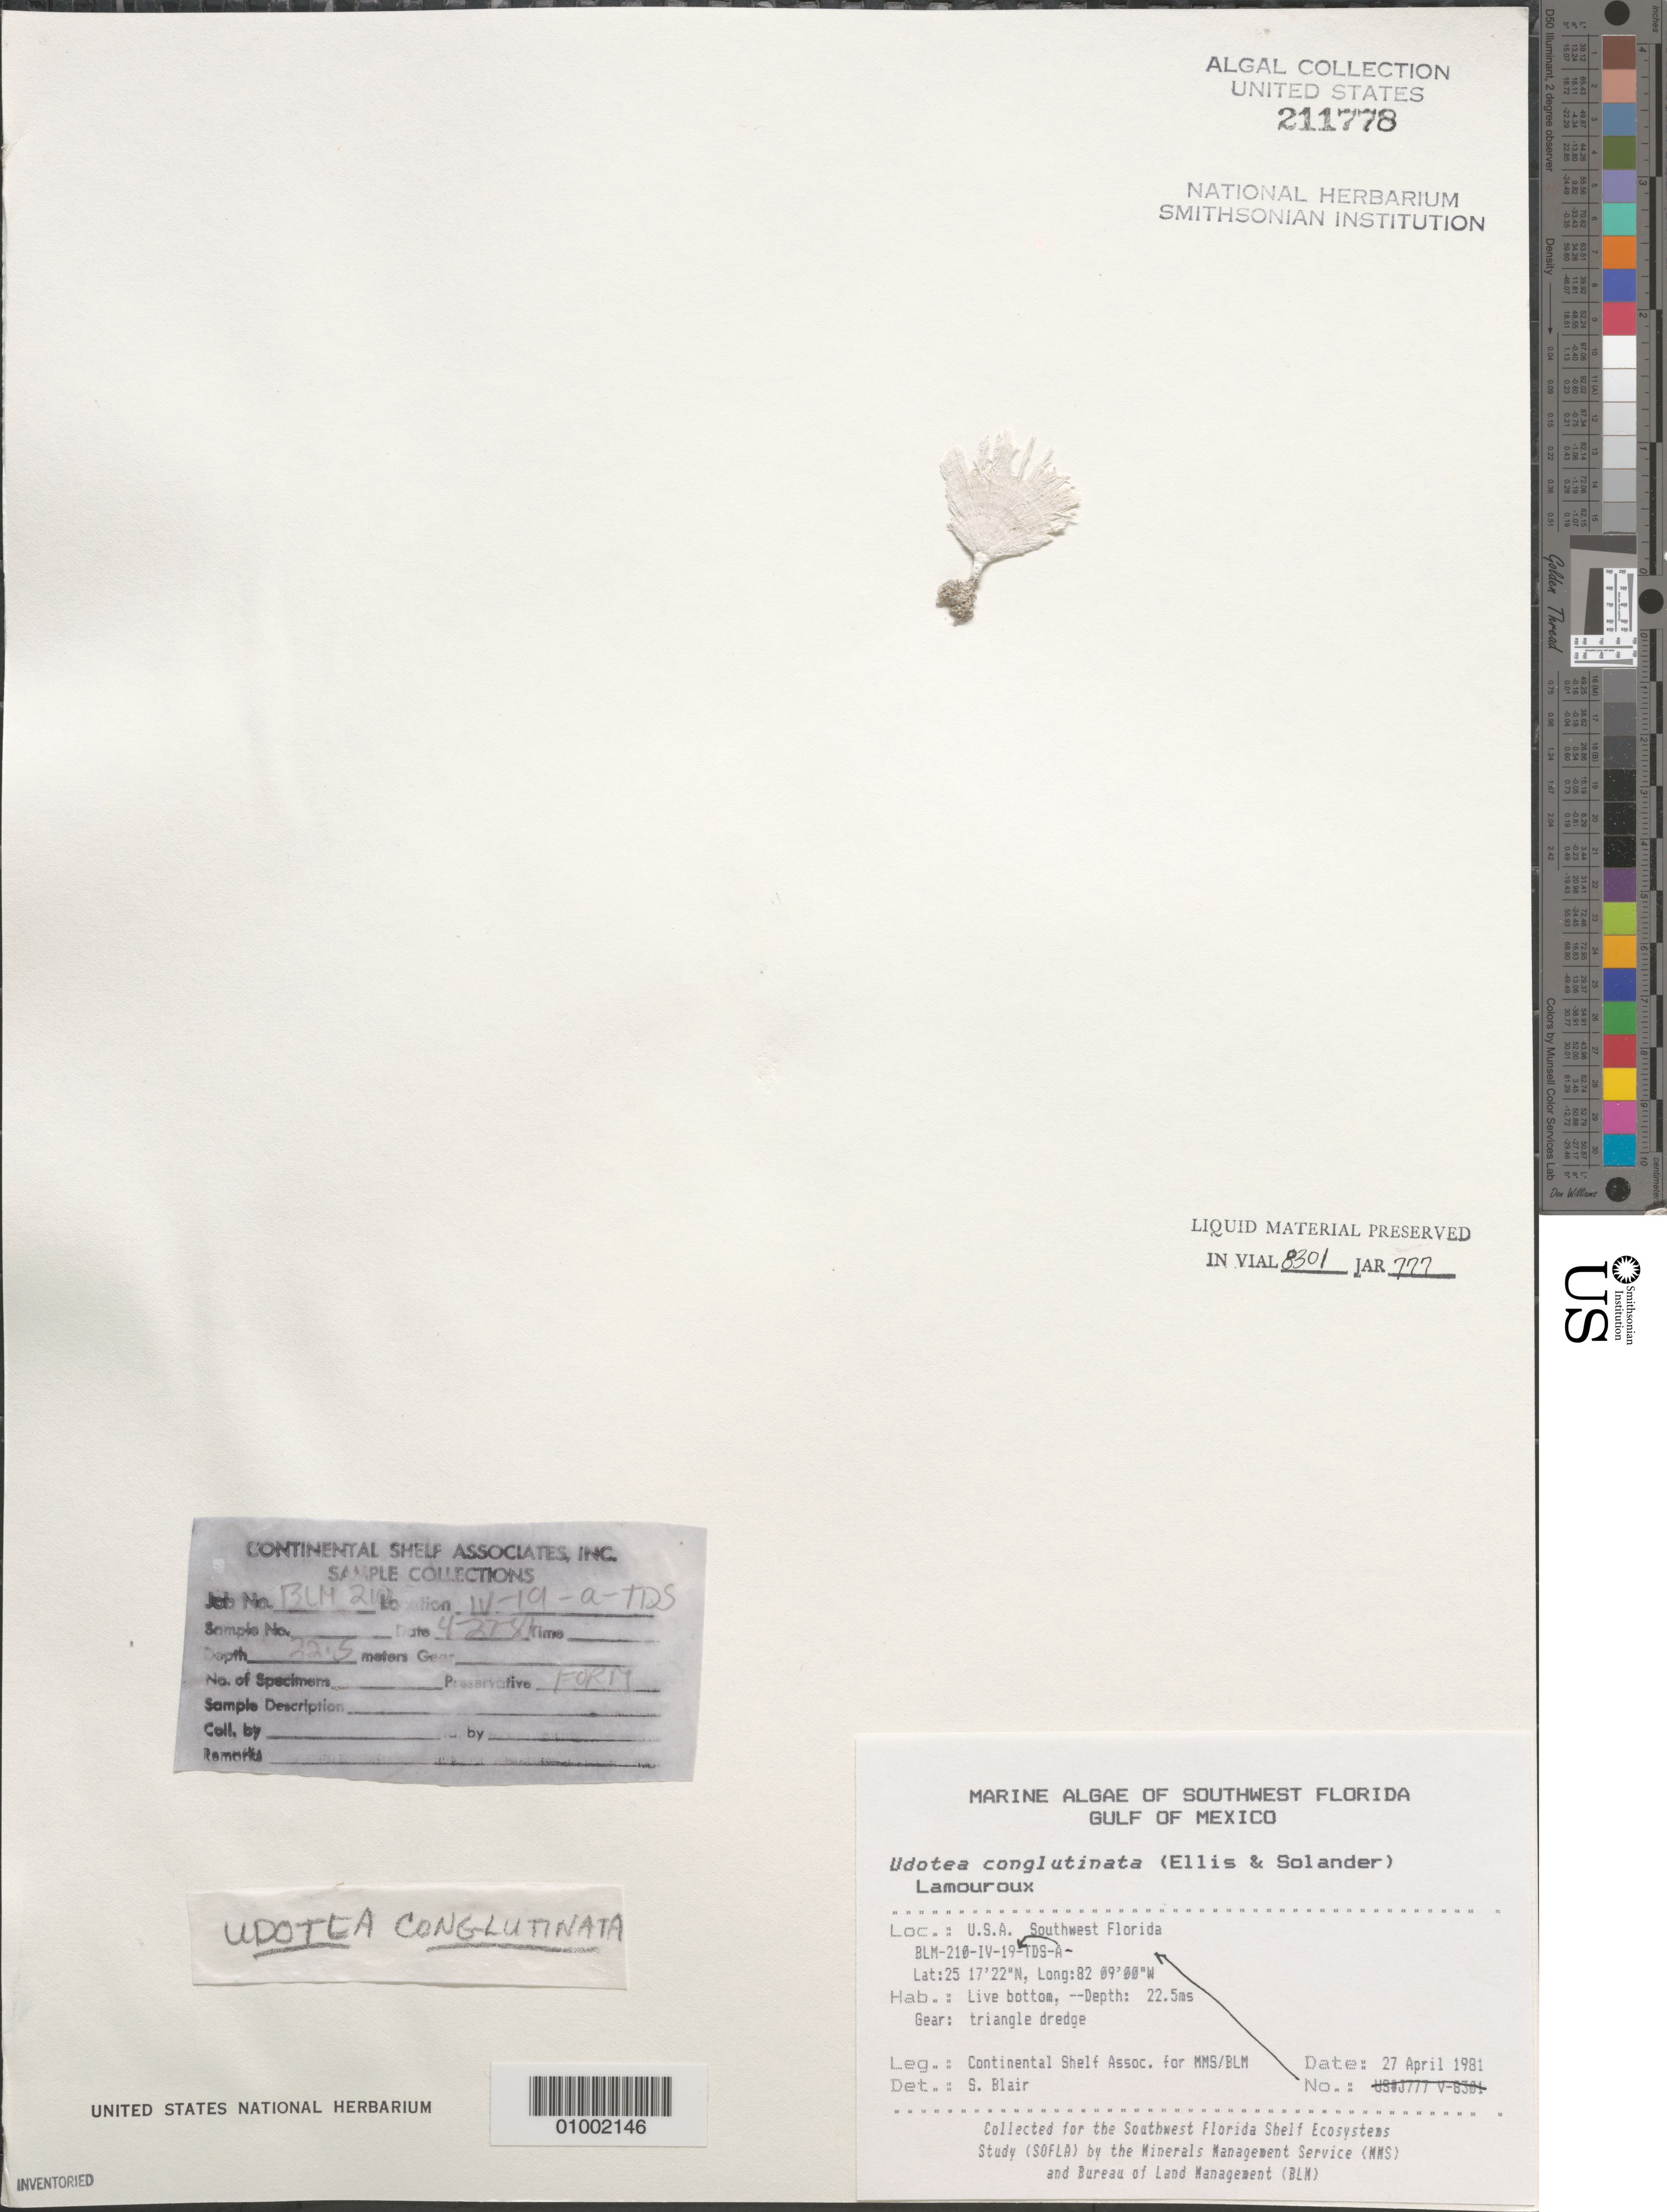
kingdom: Plantae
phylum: Chlorophyta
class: Ulvophyceae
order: Bryopsidales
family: Udoteaceae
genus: Udotea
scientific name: Udotea conglutinata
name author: (Ellis & Sol.) J.V.Lamouroux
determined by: Blair, S. M.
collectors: Continental Shelf Associates for the MMS/BLM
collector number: BLM-210-IV-19-A-TDS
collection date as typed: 27 Apr 1981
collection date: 1981-04-27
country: United States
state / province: Florida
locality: Gulf of Mexico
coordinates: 25 17'22"N, 82 09'00"W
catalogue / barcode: US 211778